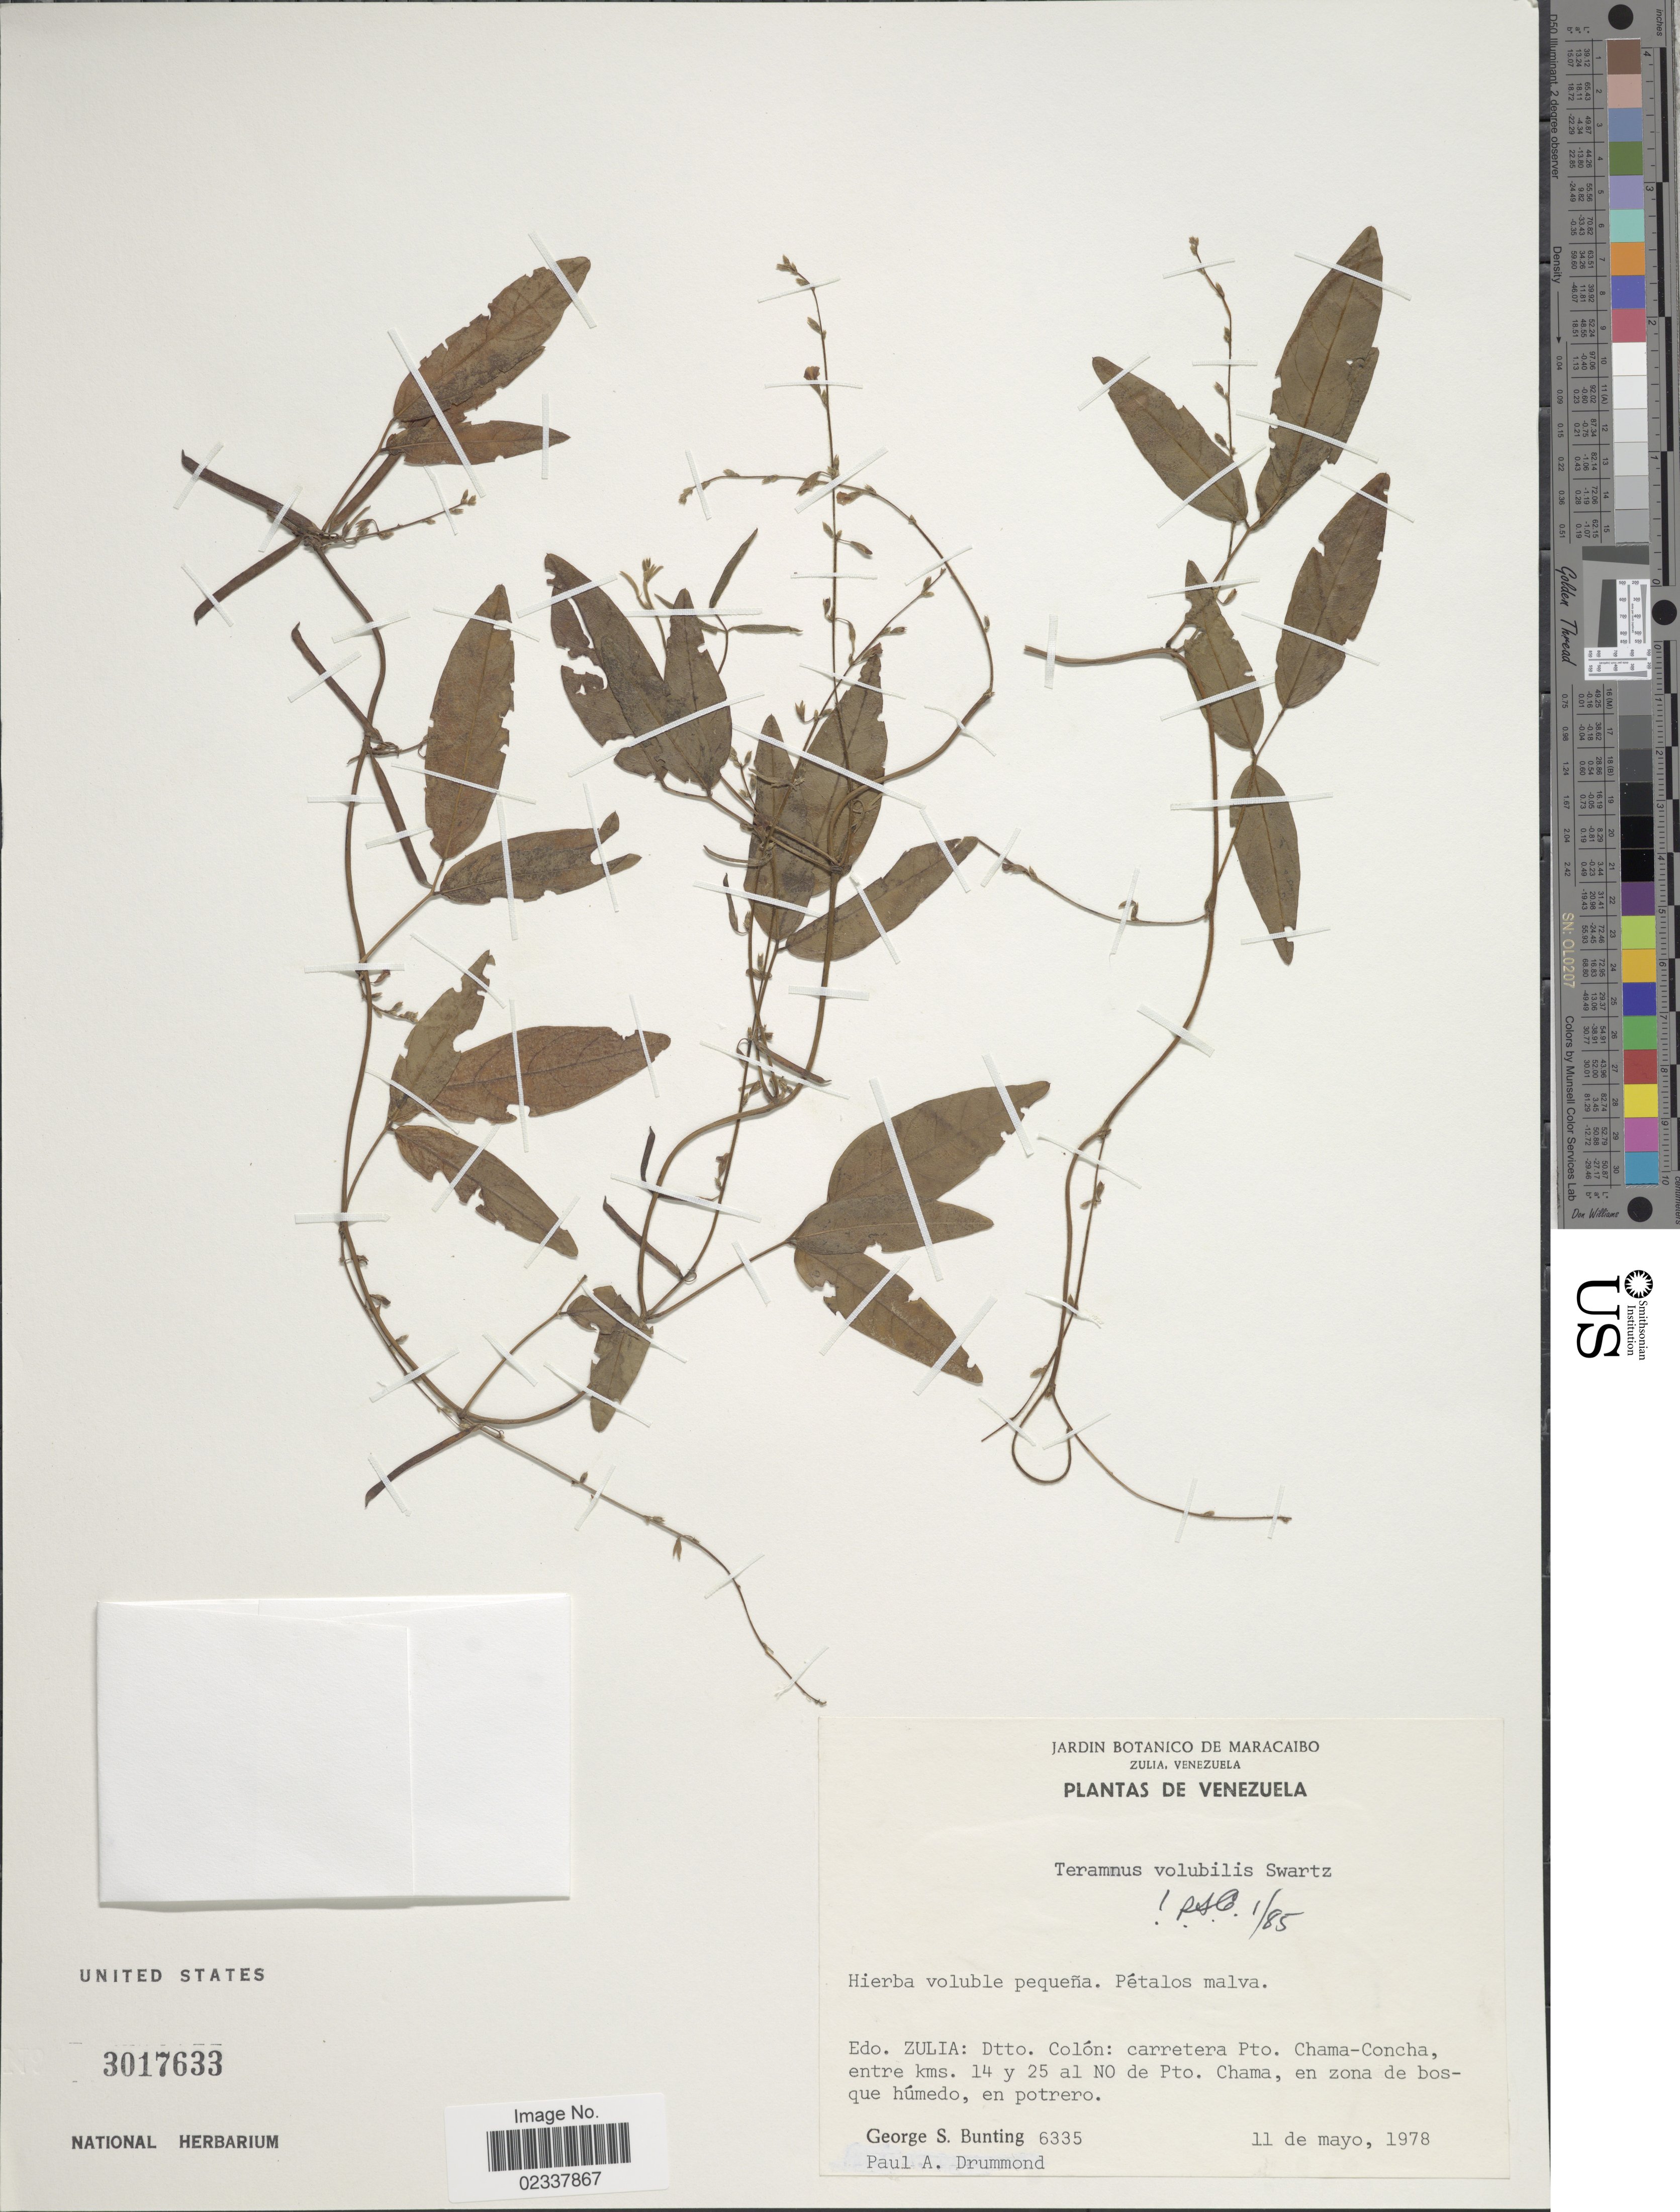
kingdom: Plantae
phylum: Tracheophyta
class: Magnoliopsida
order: Fabales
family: Fabaceae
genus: Teramnus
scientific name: Teramnus volubilis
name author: Sw.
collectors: G. S. Bunting & P. Drummond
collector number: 6335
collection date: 1978-05-11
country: Venezuela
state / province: Zulia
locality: Dtto. Colón: carretera Pto. Chama-Cocnha, entre kms. 14 y 25 al NO de Pto. Chama, en zona de bosque húmedo, en potrero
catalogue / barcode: US 3017633